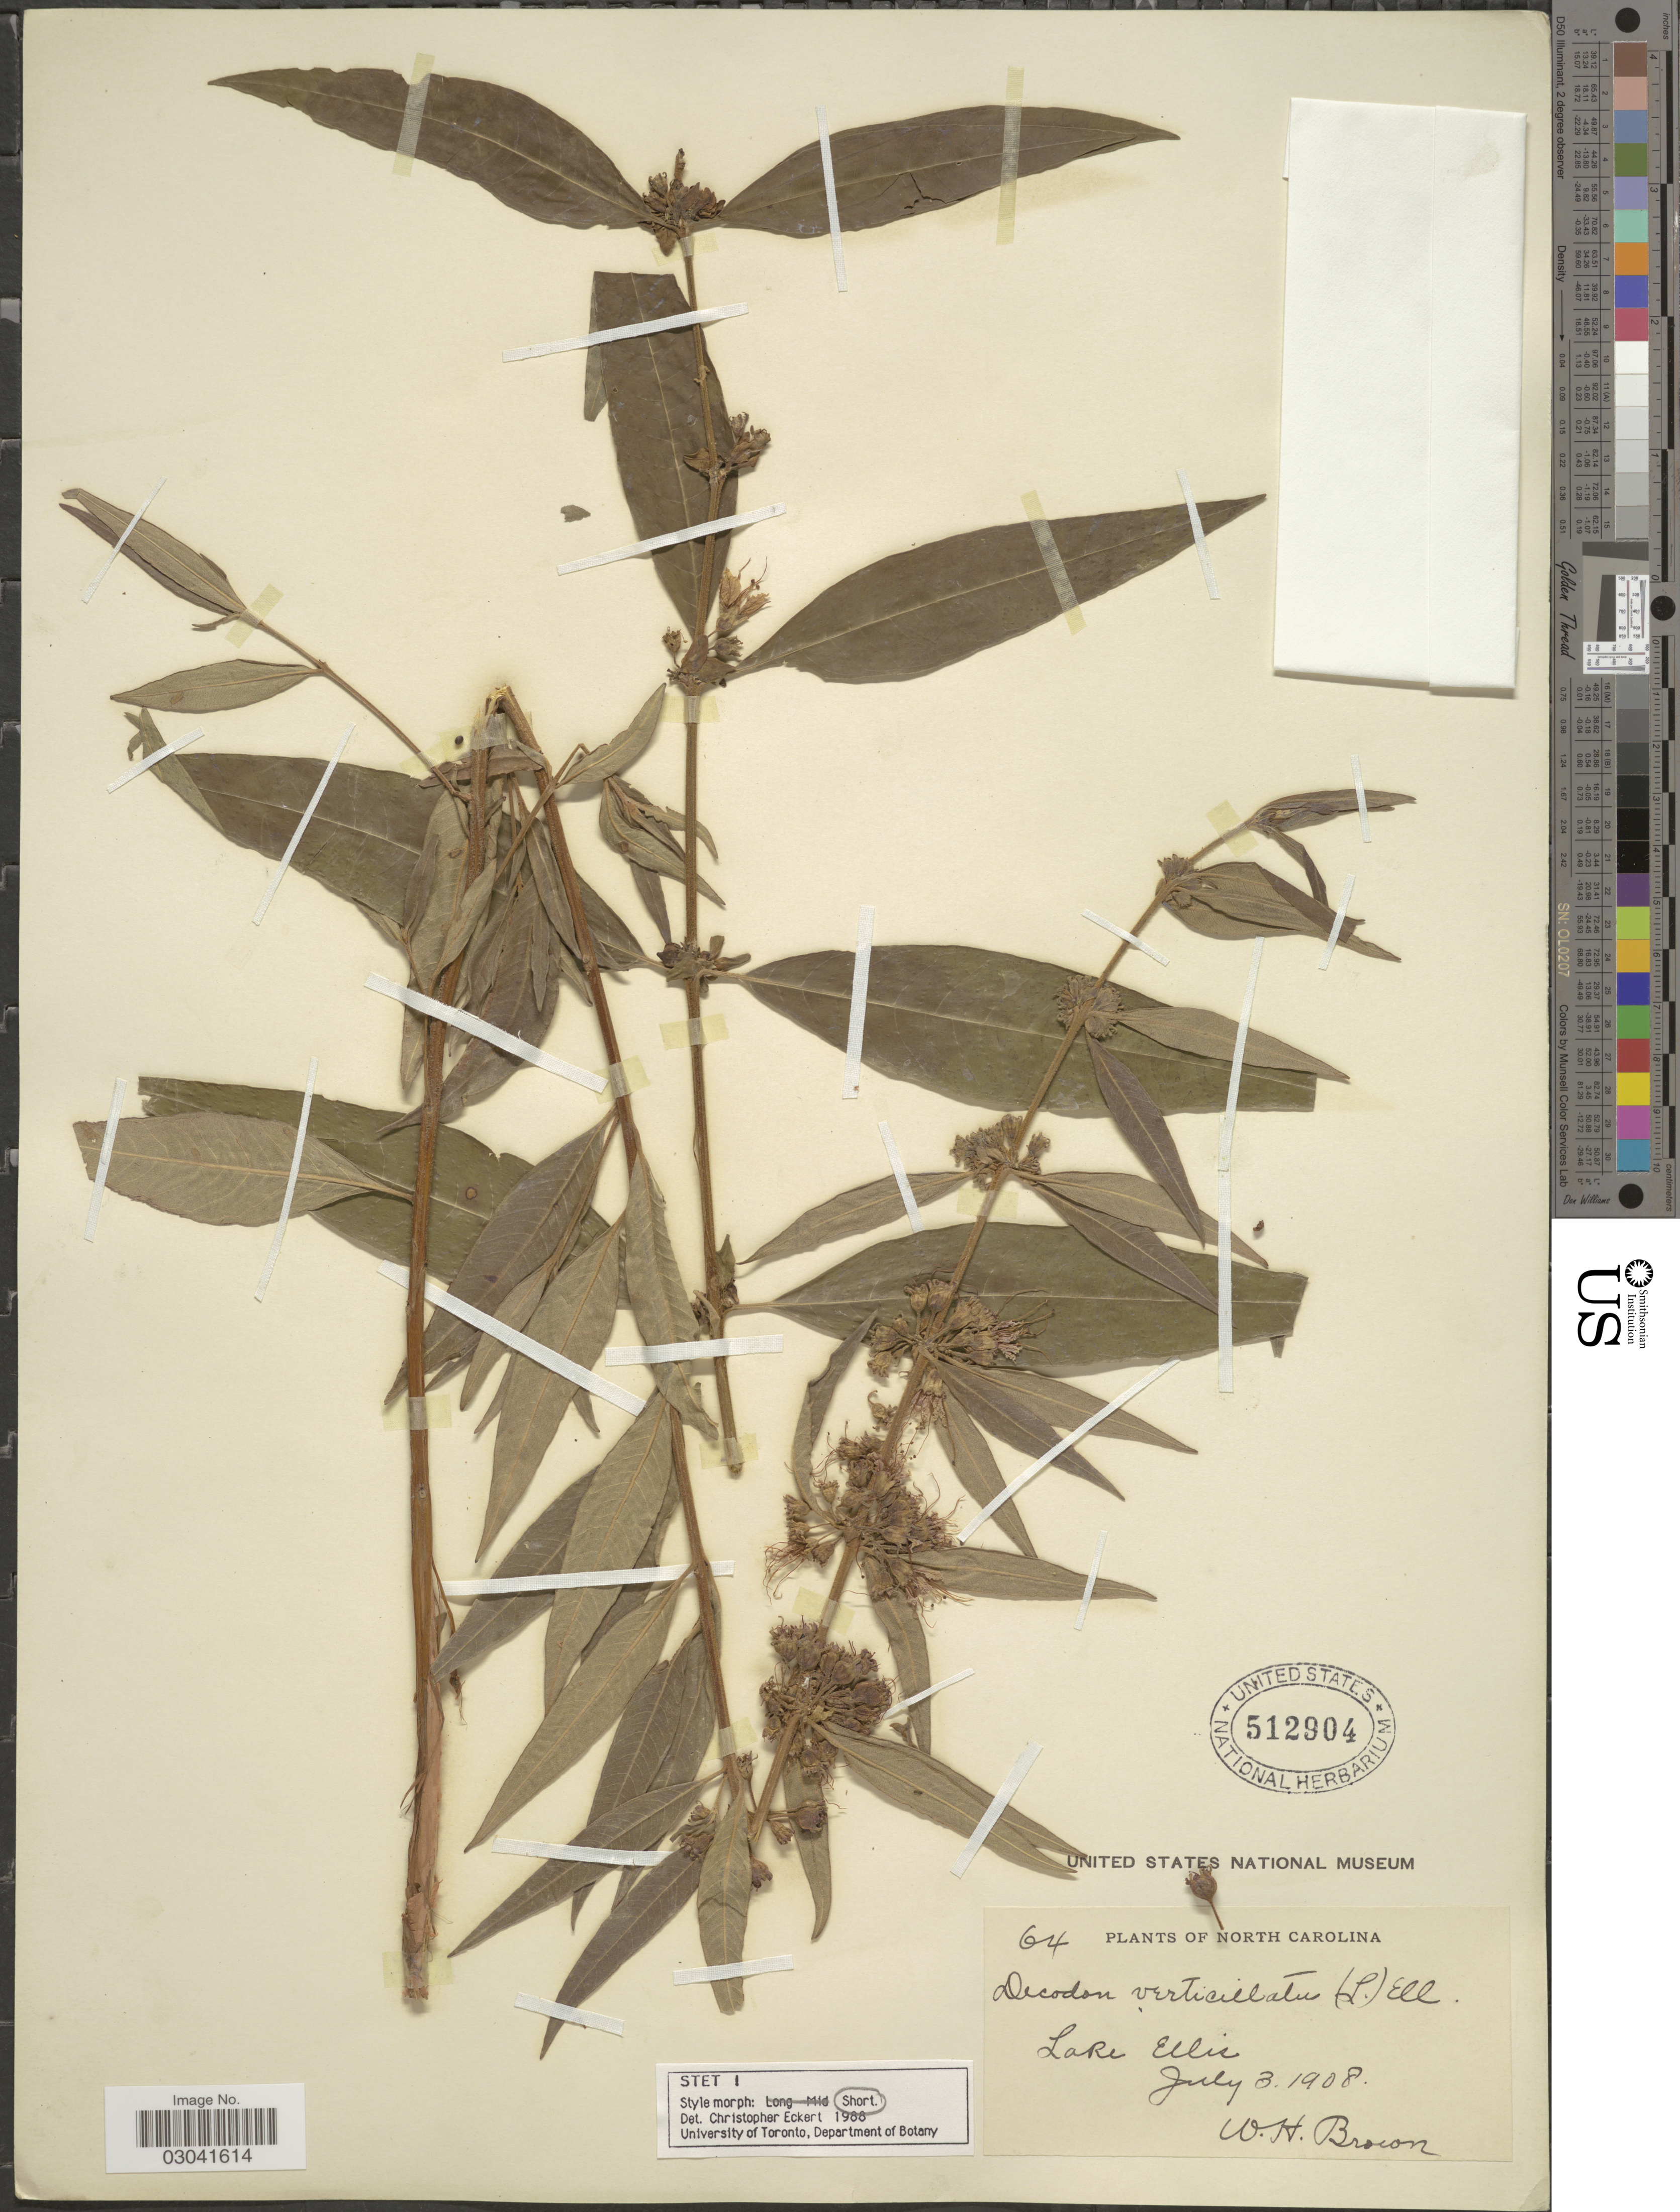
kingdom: Plantae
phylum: Tracheophyta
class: Magnoliopsida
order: Myrtales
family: Lythraceae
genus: Decodon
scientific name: Decodon verticillatus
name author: (L.) Elliott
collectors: W. H. Brown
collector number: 64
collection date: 1908-07-03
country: United States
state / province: North Carolina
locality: Lake Ellis.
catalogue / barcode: US 512904